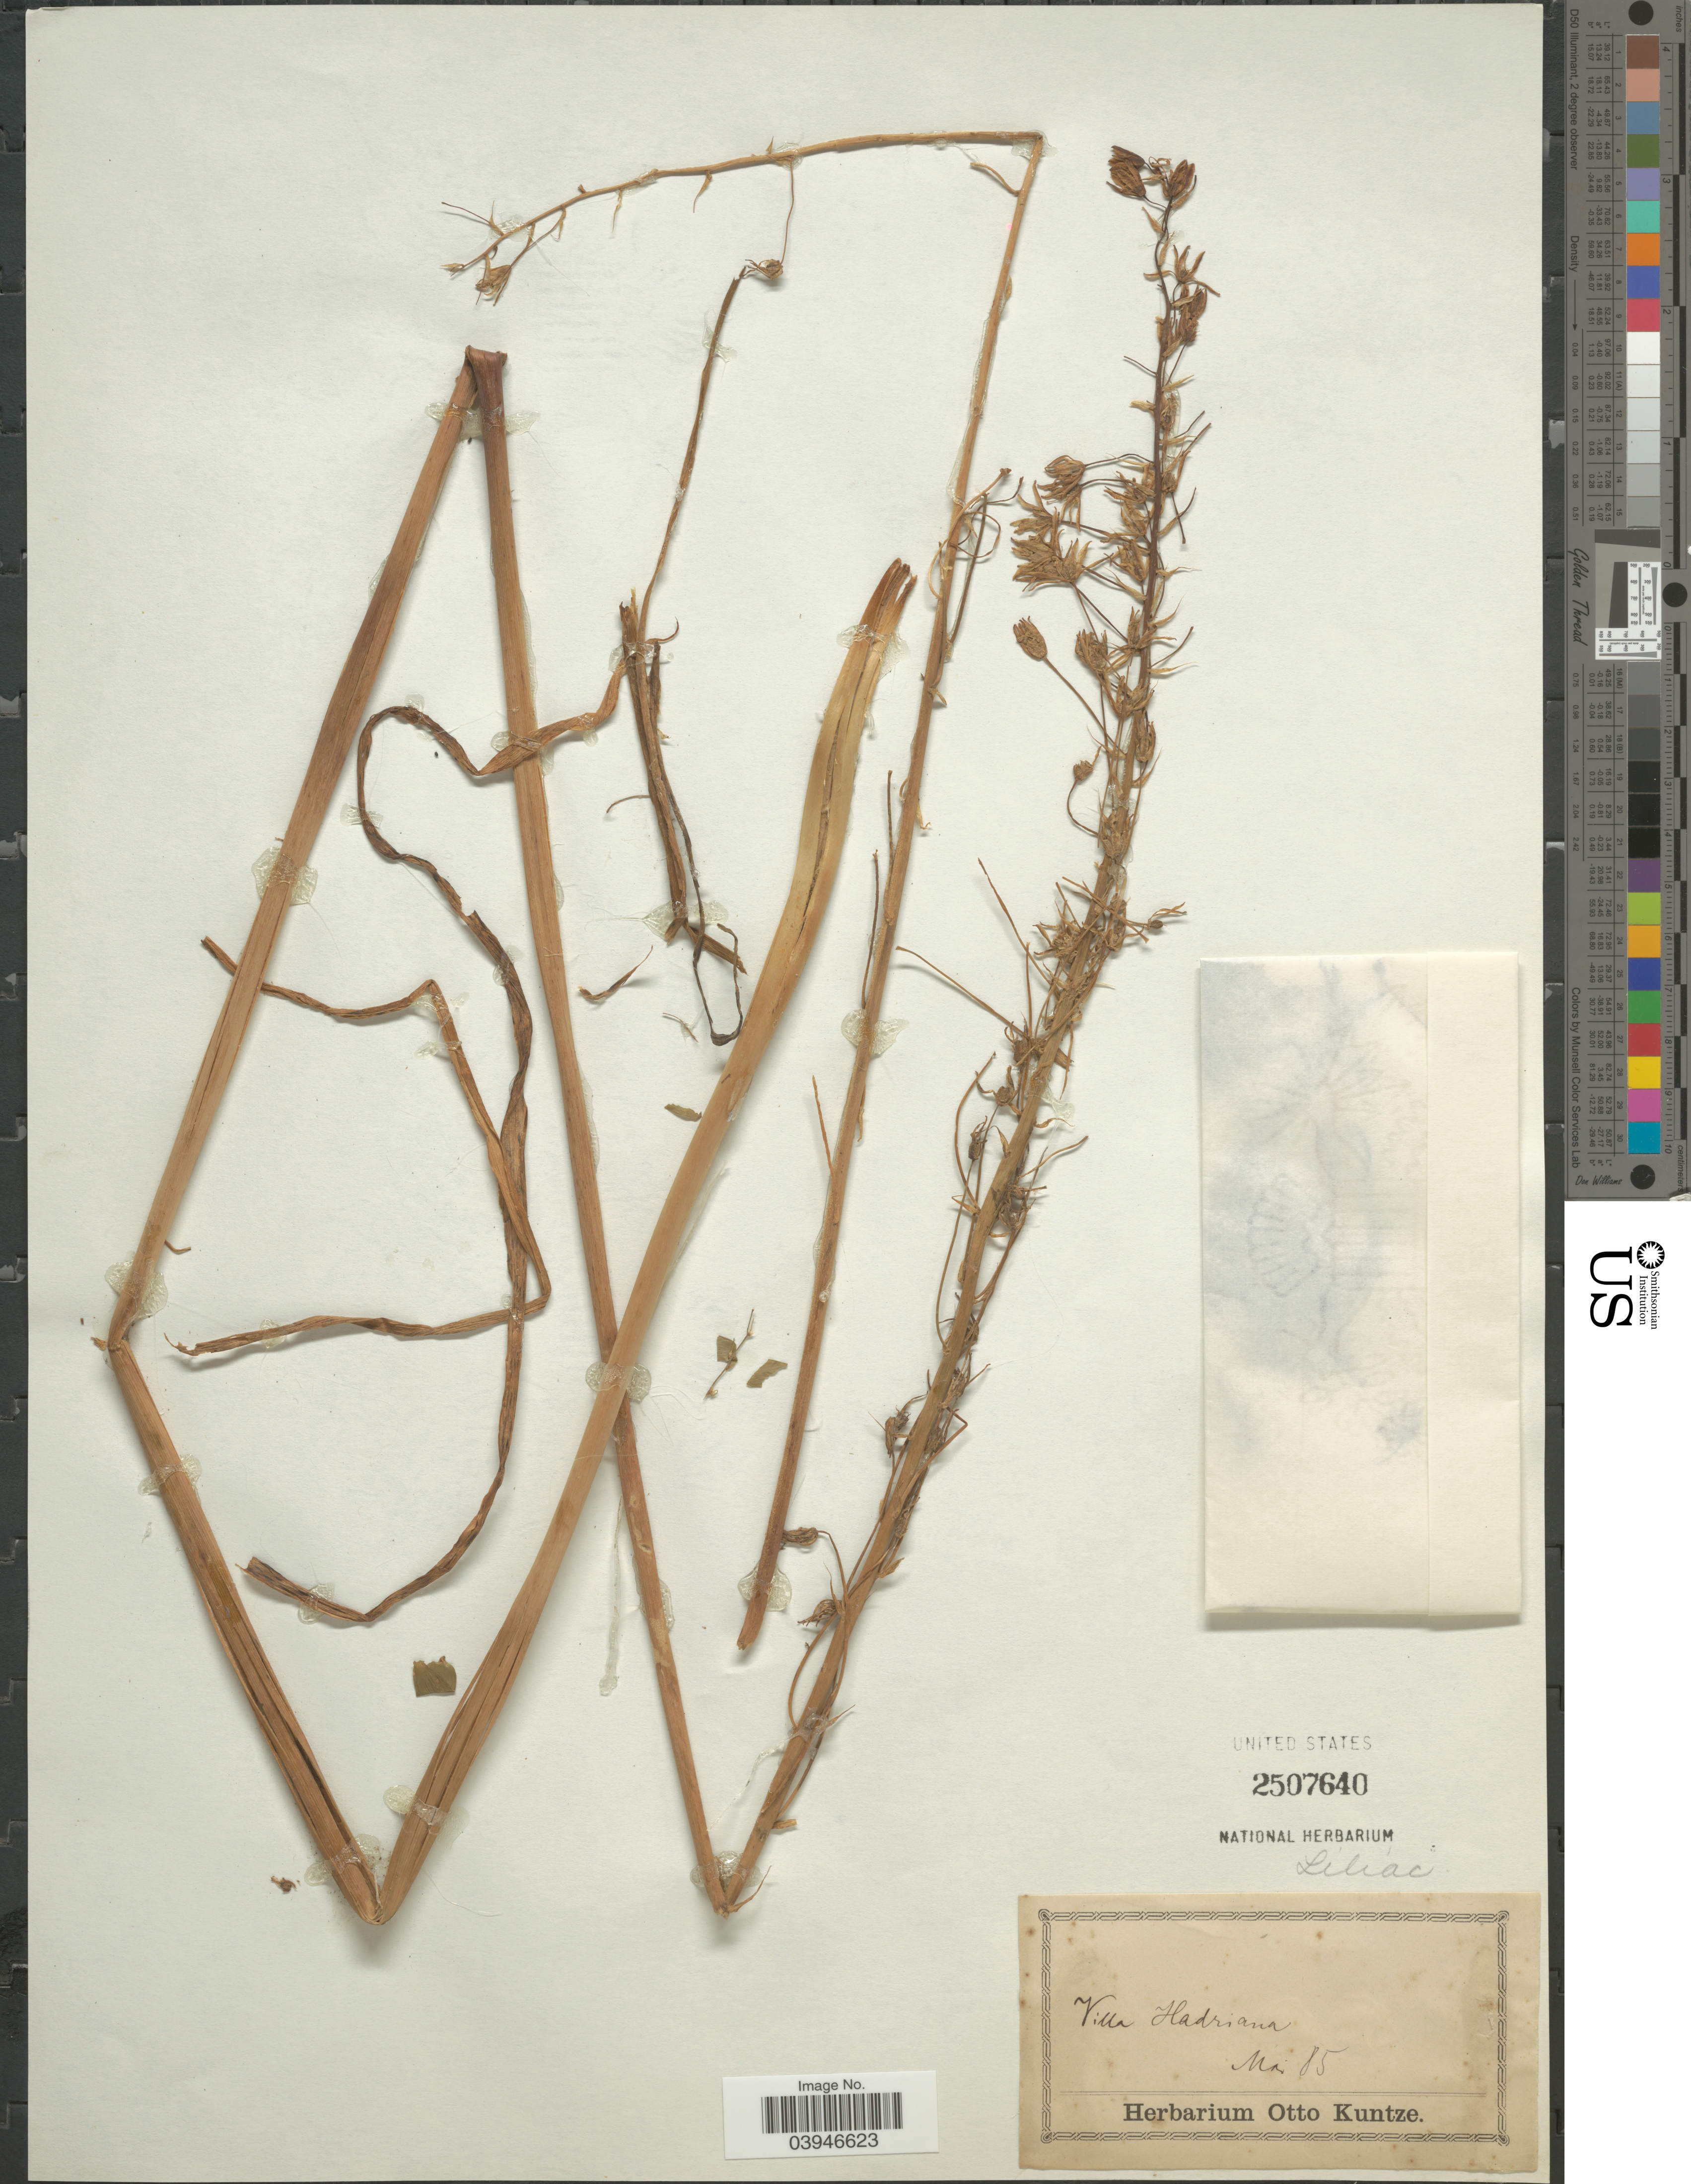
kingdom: Plantae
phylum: Tracheophyta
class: Liliopsida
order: Liliales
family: Liliaceae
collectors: ex herb. Otto Kuntze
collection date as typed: Transcribed d/m/y: /5/85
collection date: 1885-05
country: Italy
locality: Villa Hadriana.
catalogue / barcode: US 2507640